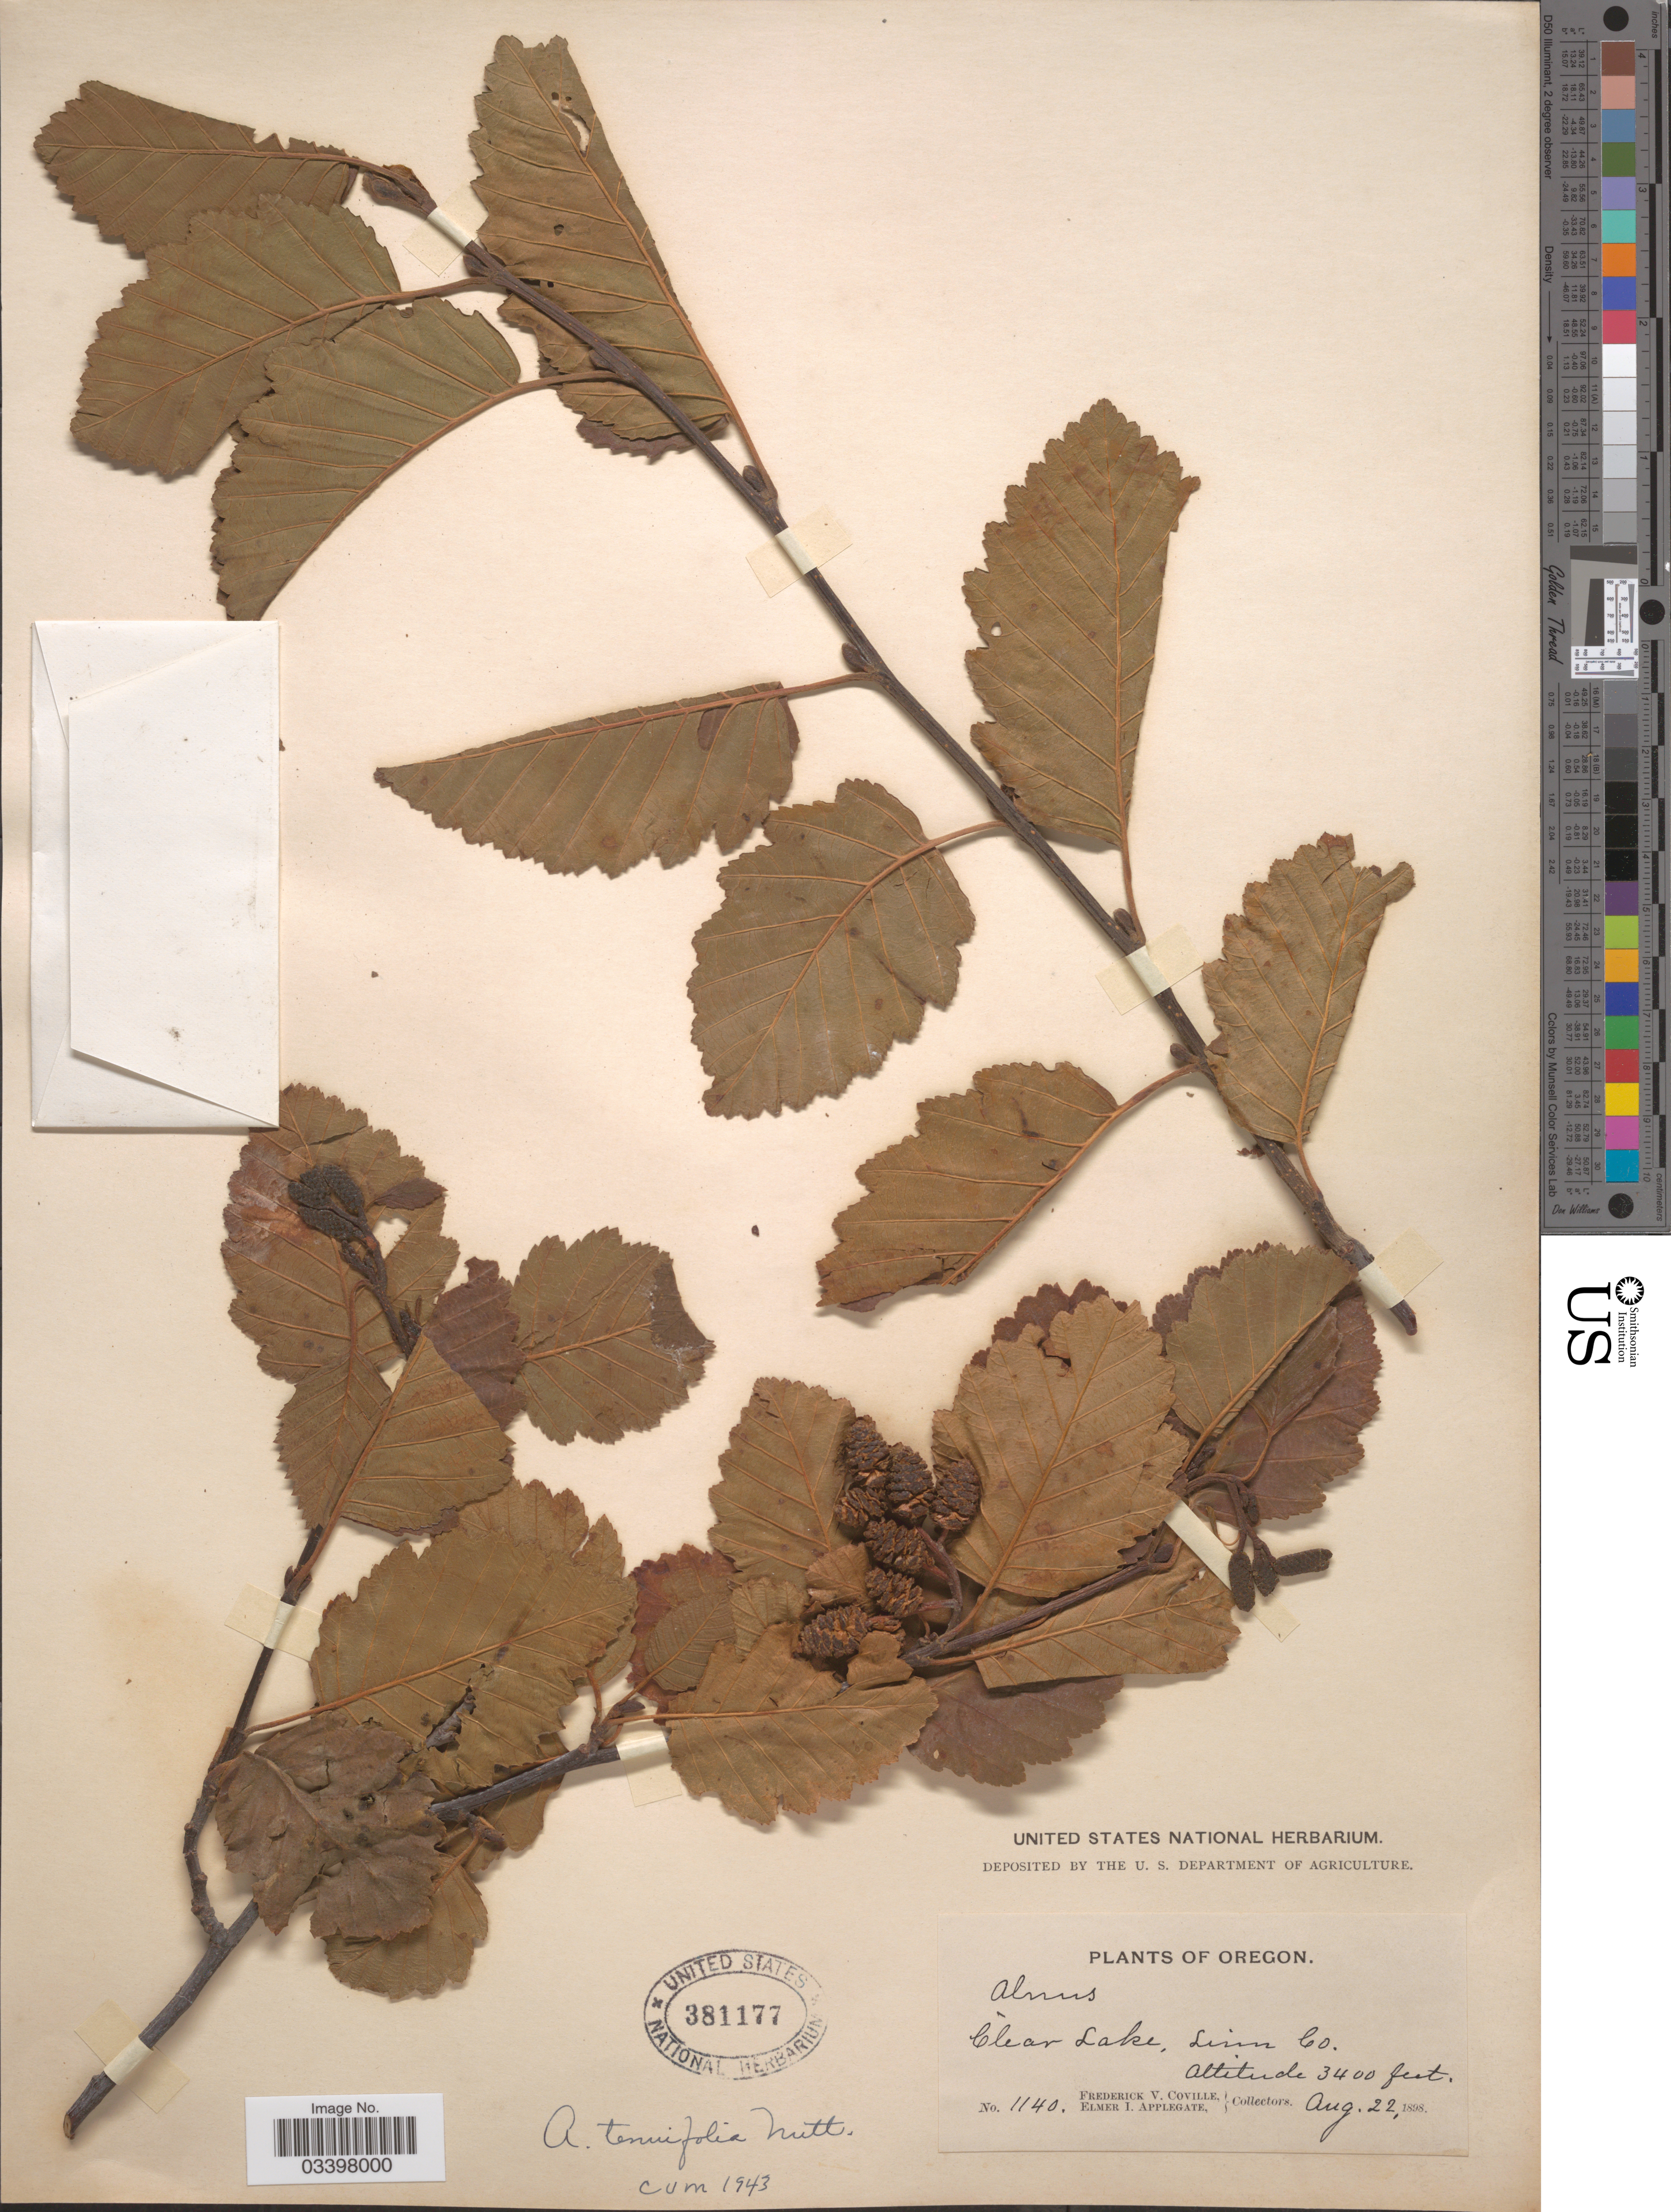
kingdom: Plantae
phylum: Tracheophyta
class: Magnoliopsida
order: Fagales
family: Betulaceae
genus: Alnus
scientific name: Alnus incana subsp. tenuifolia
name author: (Nutt.) Breitung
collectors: F. V. Coville & E. I. Applegate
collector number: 1140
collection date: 1898-08-22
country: United States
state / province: Oregon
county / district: Linn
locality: Clear Lake, Linn Co.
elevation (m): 1036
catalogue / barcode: US 381177